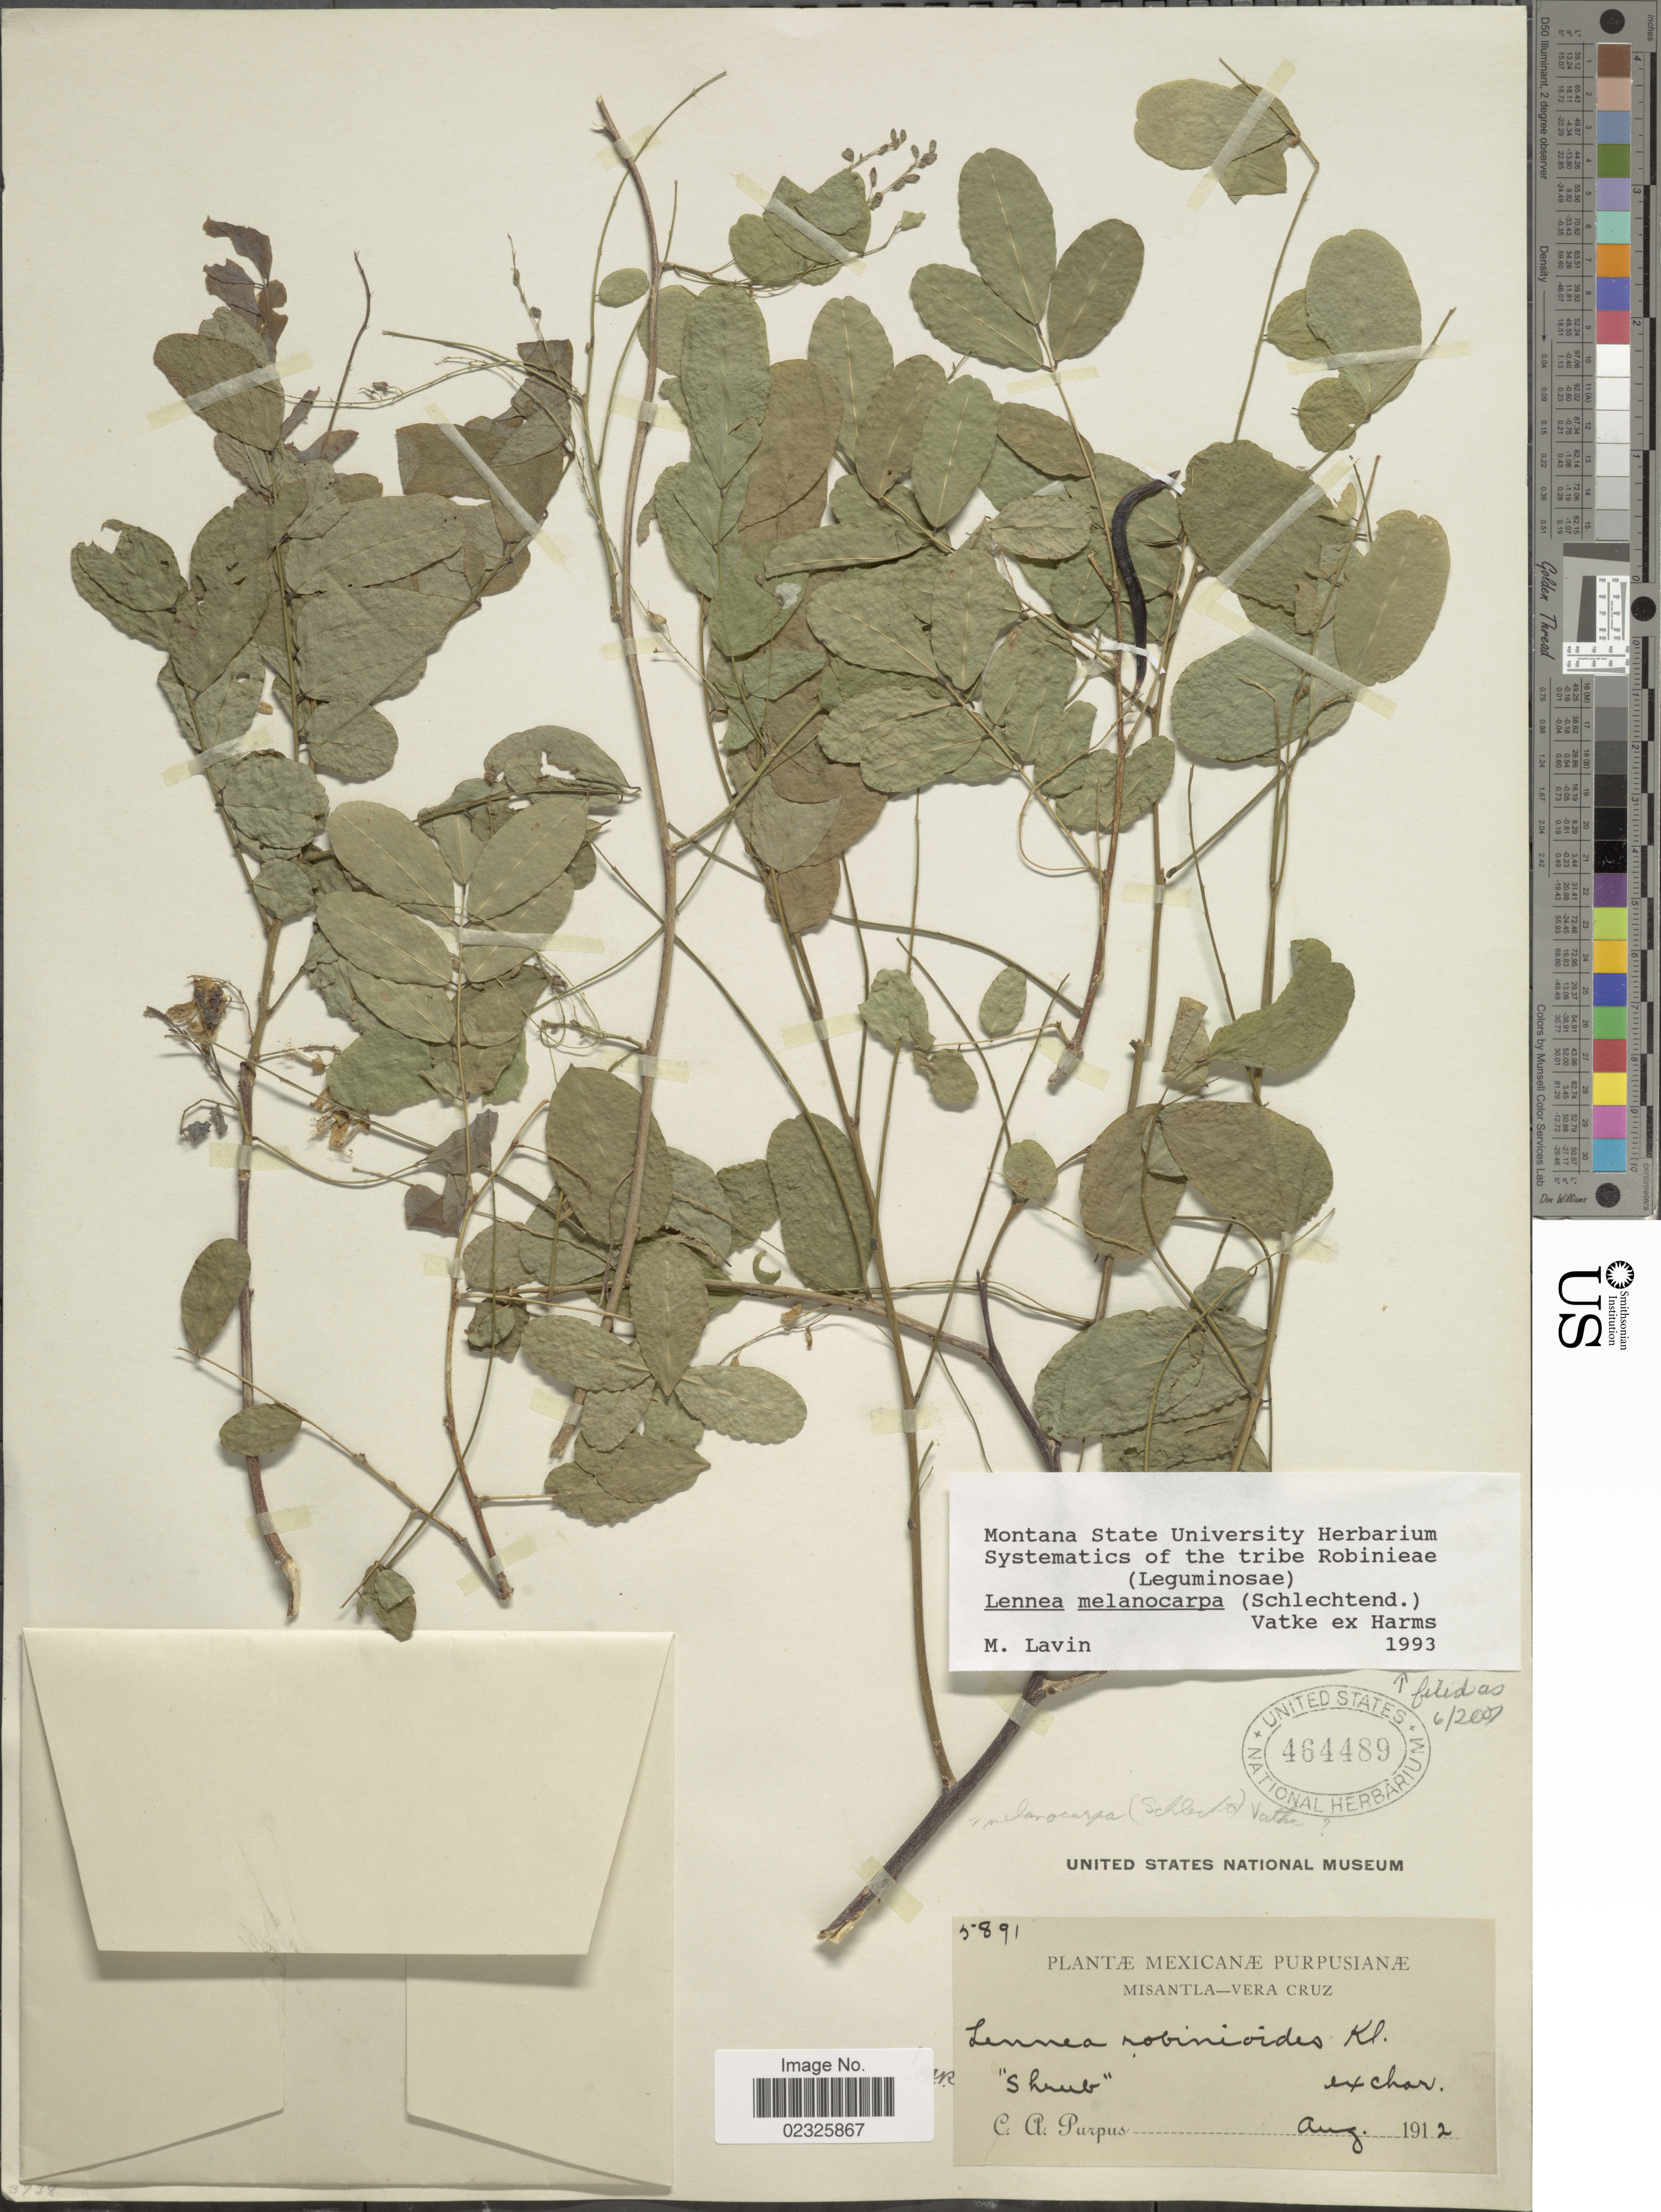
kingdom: Plantae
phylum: Tracheophyta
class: Magnoliopsida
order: Fabales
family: Fabaceae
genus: Lennea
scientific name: Lennea melanocarpa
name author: (Schltdl.) Vatke ex Harms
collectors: C. A. Purpus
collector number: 5891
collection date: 1912-08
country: Mexico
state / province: Veracruz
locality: Mexicanae Purpusianae, Misantla- Vera Cruz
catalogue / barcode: US 464489